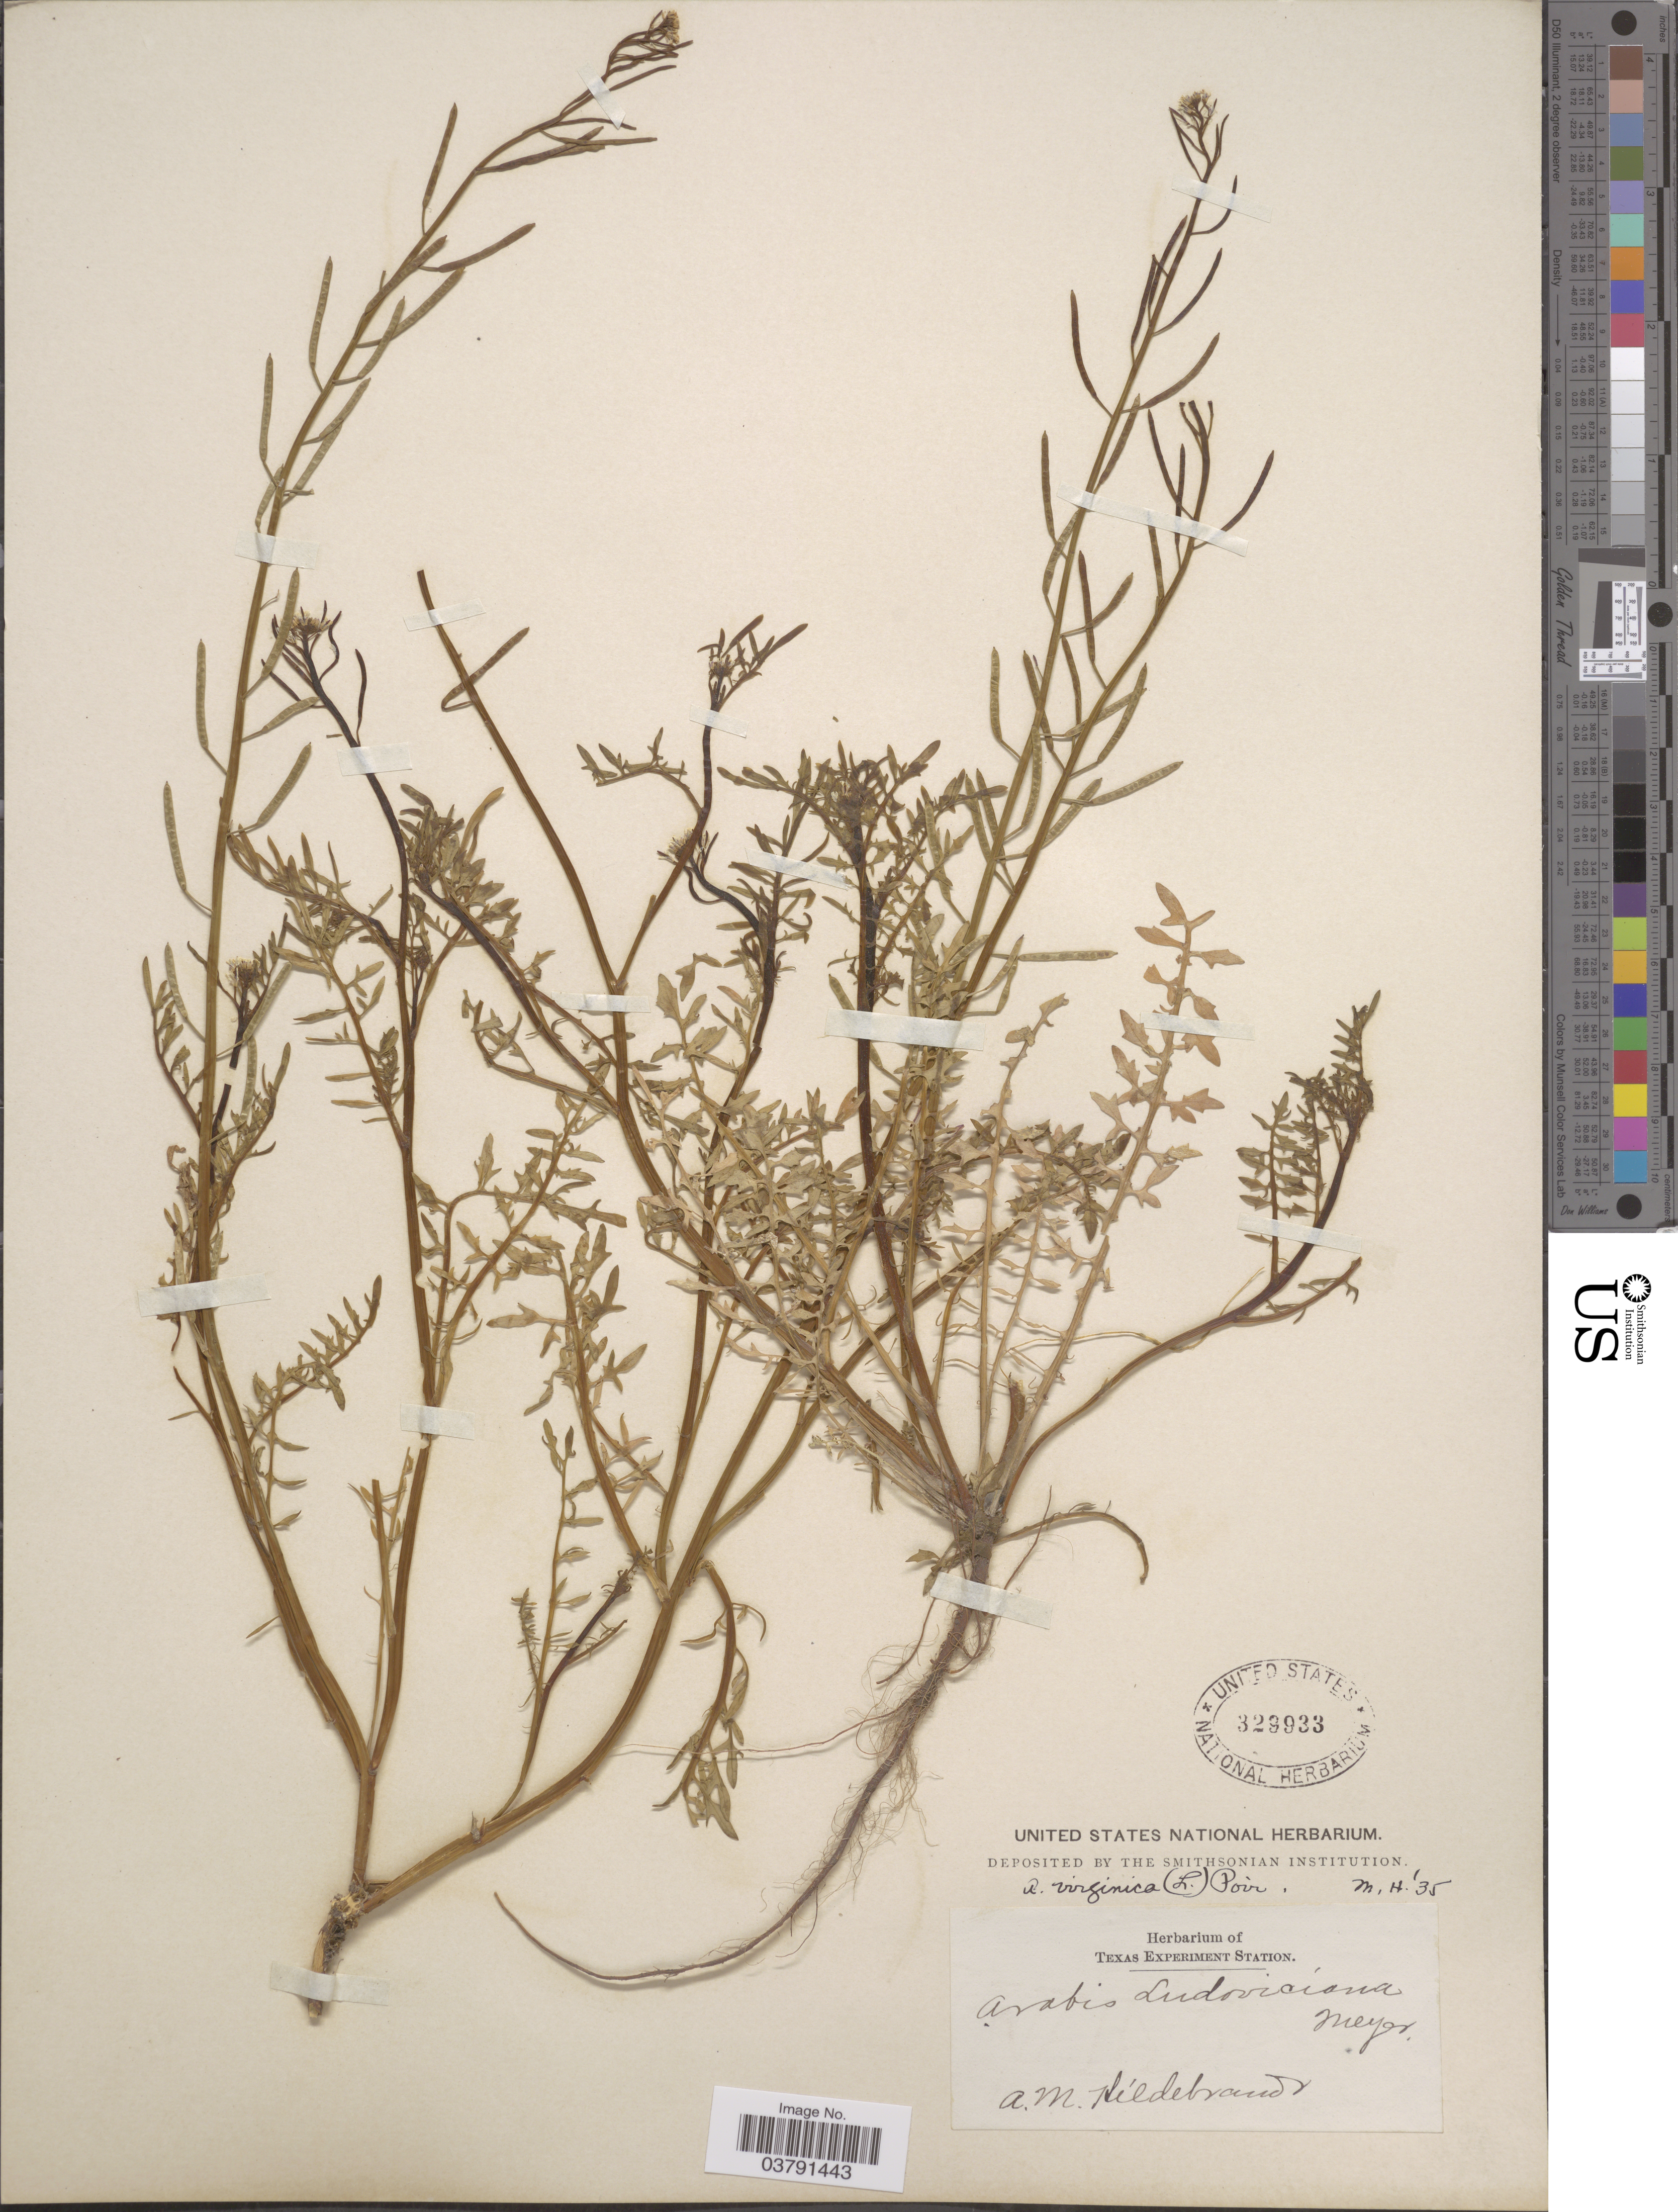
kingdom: Plantae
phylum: Tracheophyta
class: Magnoliopsida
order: Brassicales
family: Brassicaceae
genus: Planodes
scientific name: Planodes virginicum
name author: (L.) Greene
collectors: A. Hildebrandt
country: United States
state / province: Texas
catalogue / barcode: US 329933